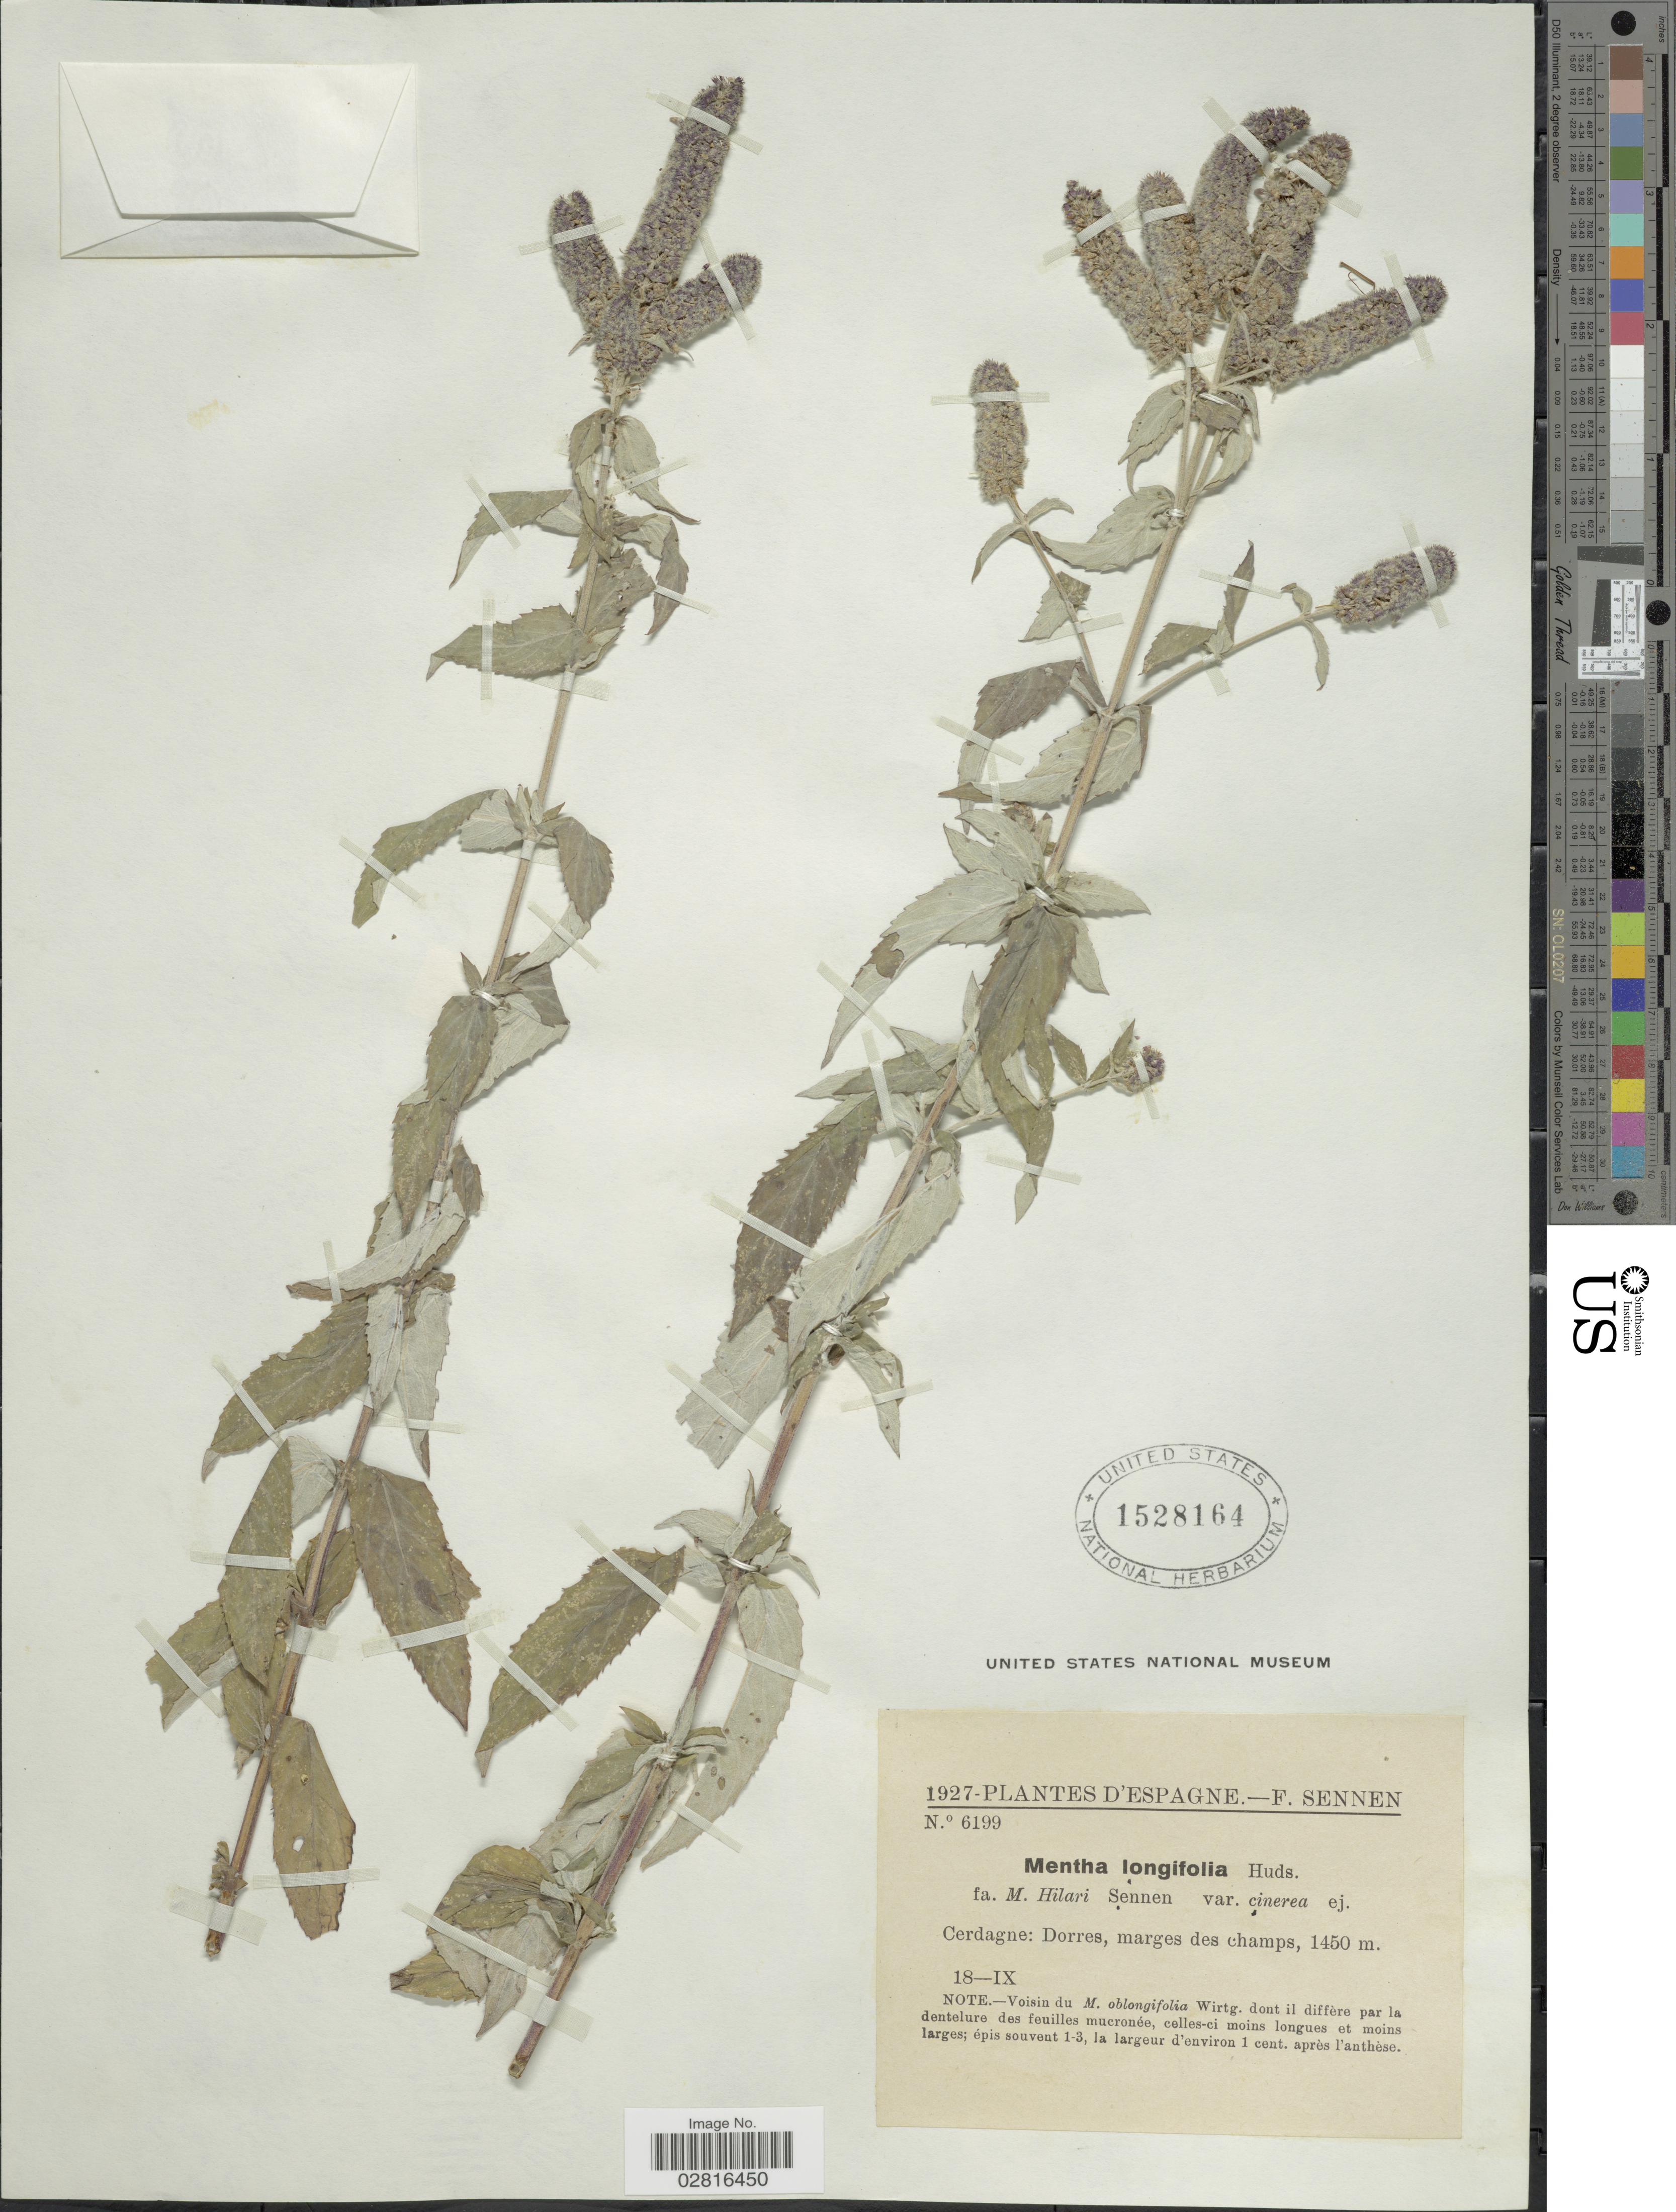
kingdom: Plantae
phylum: Tracheophyta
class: Magnoliopsida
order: Lamiales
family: Lamiaceae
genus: Mentha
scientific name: Mentha longifolia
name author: (L.) L.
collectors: E. Sennen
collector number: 6199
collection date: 1927-09-18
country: Spain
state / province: Islas Baleares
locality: Espagne. Cerdagne: Dorres, marges des champs.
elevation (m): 1450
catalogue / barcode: US 1528164